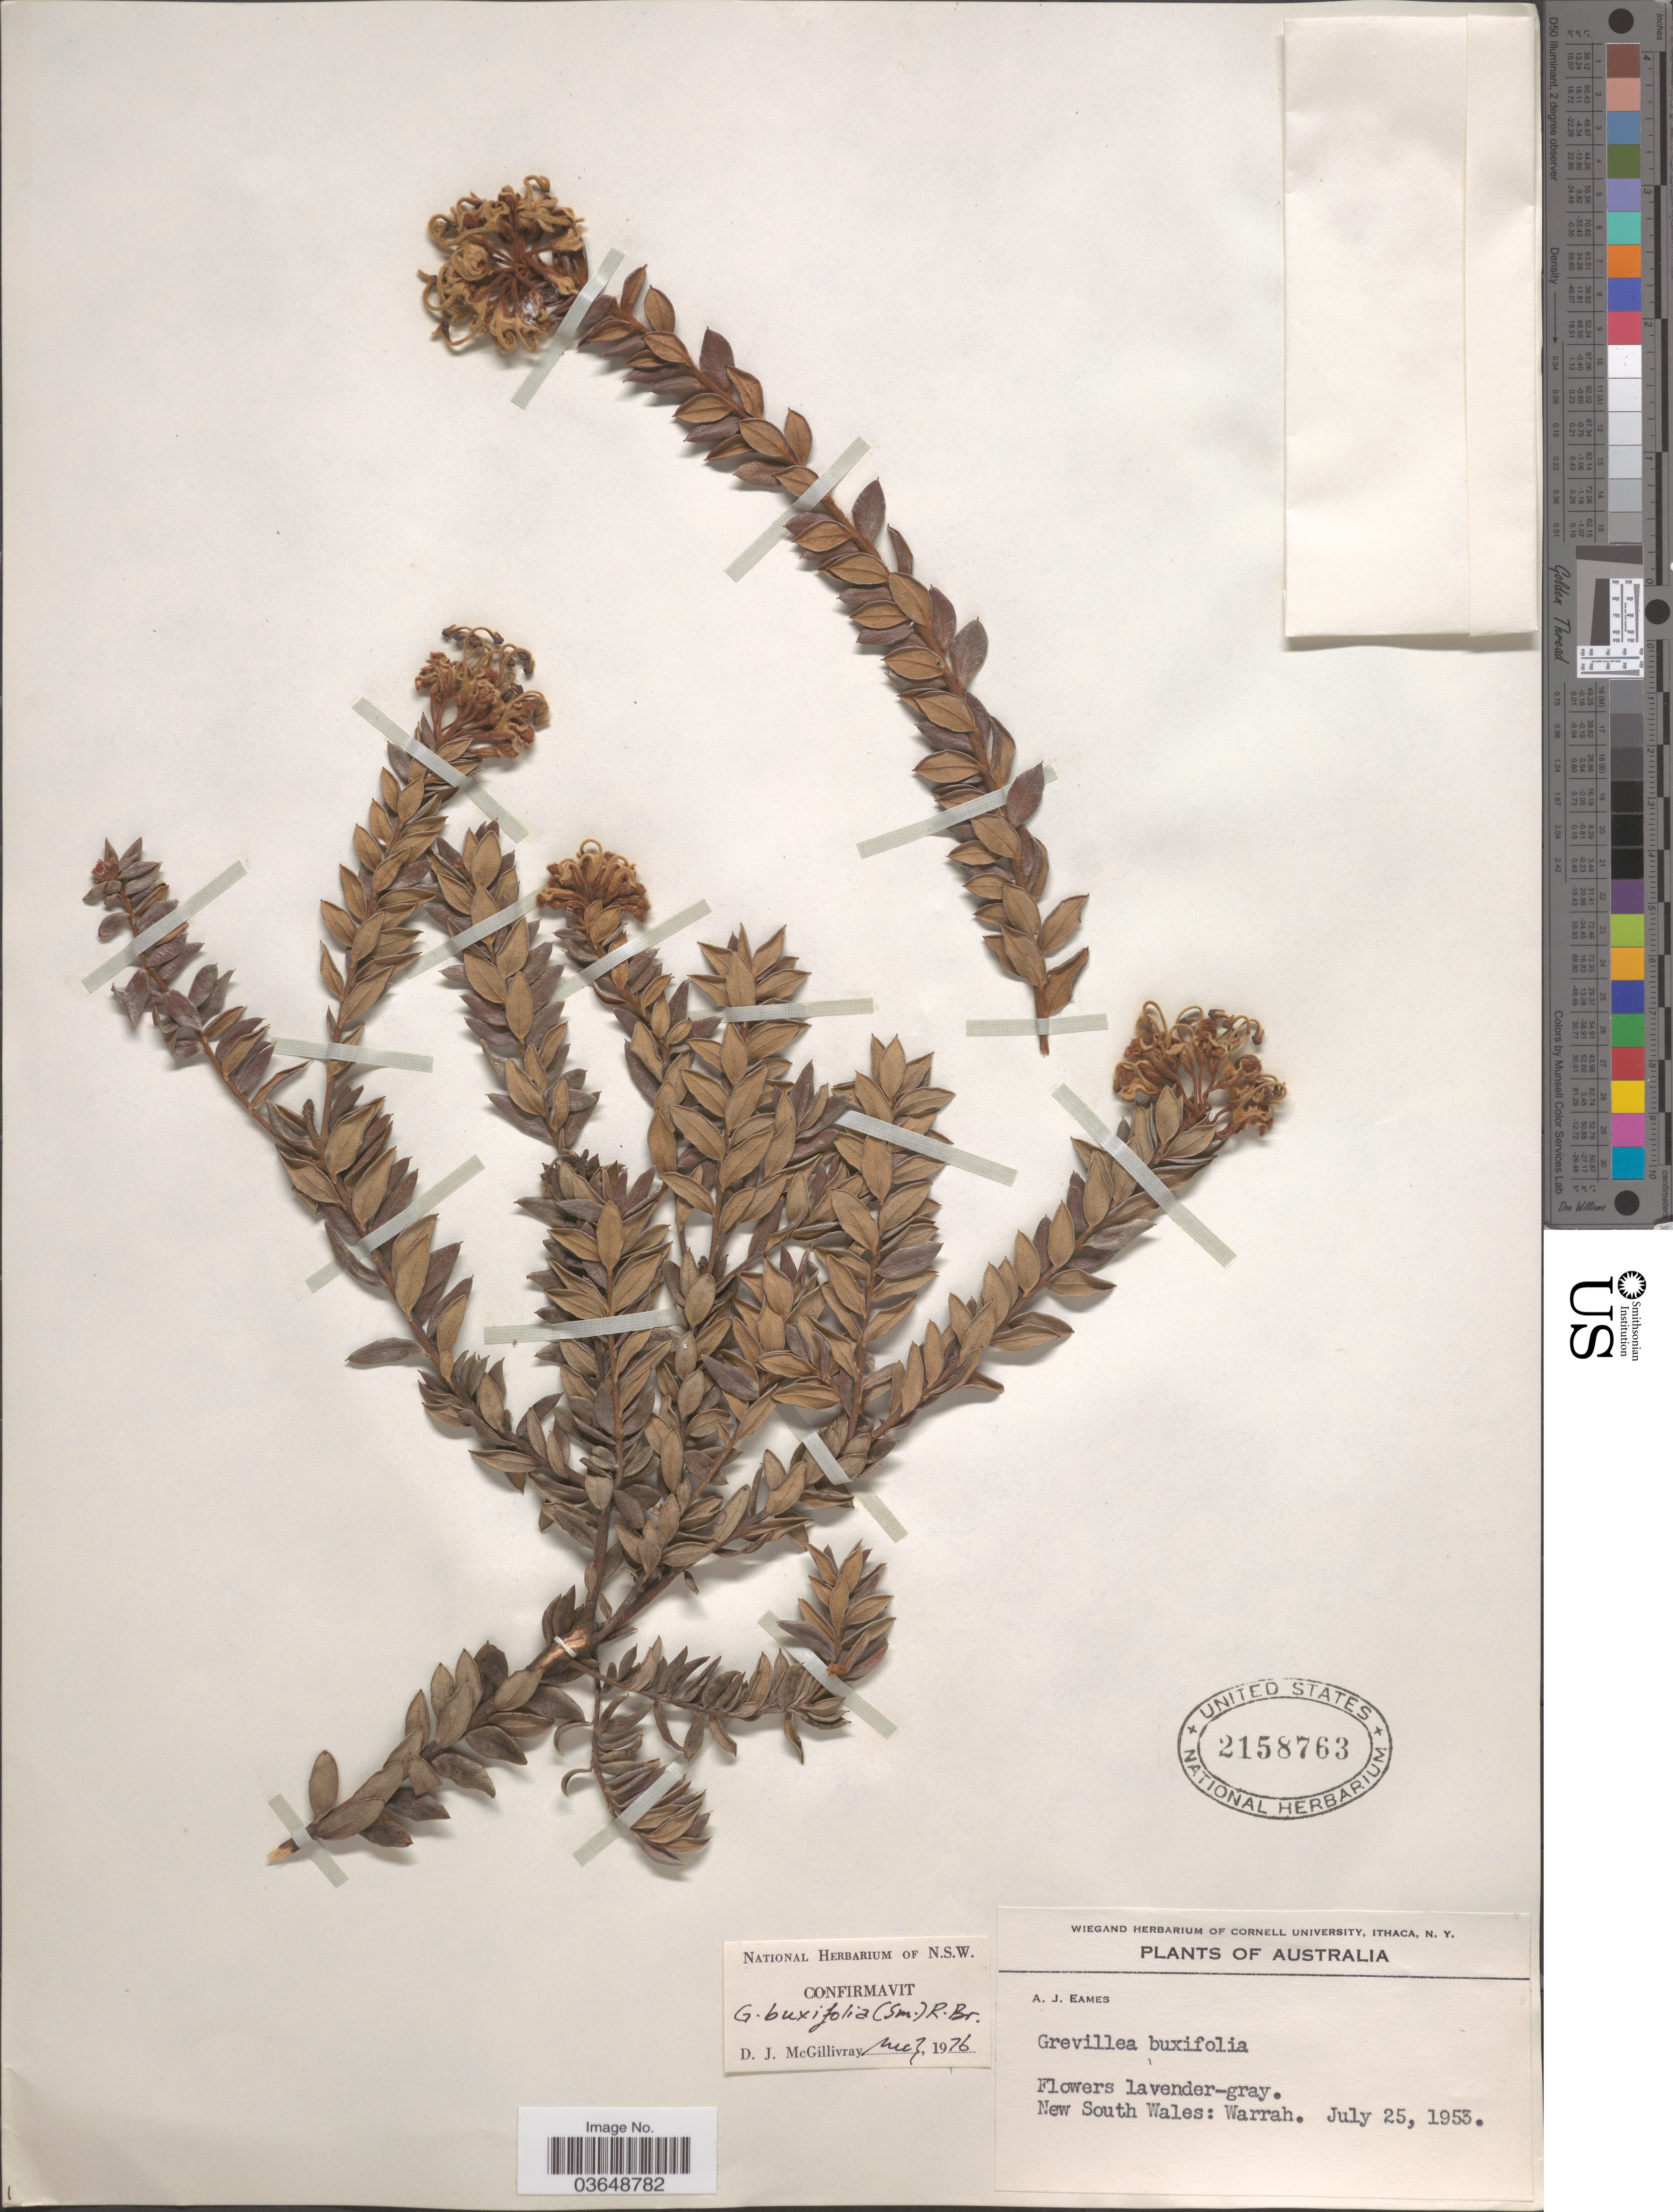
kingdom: Plantae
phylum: Tracheophyta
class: Magnoliopsida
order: Proteales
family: Proteaceae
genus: Grevillea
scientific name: Grevillea buxifolia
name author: R. Br.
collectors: A. J. Eames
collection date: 1953-07-25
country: Australia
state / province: New South Wales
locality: Warrah.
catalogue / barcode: US 2158763